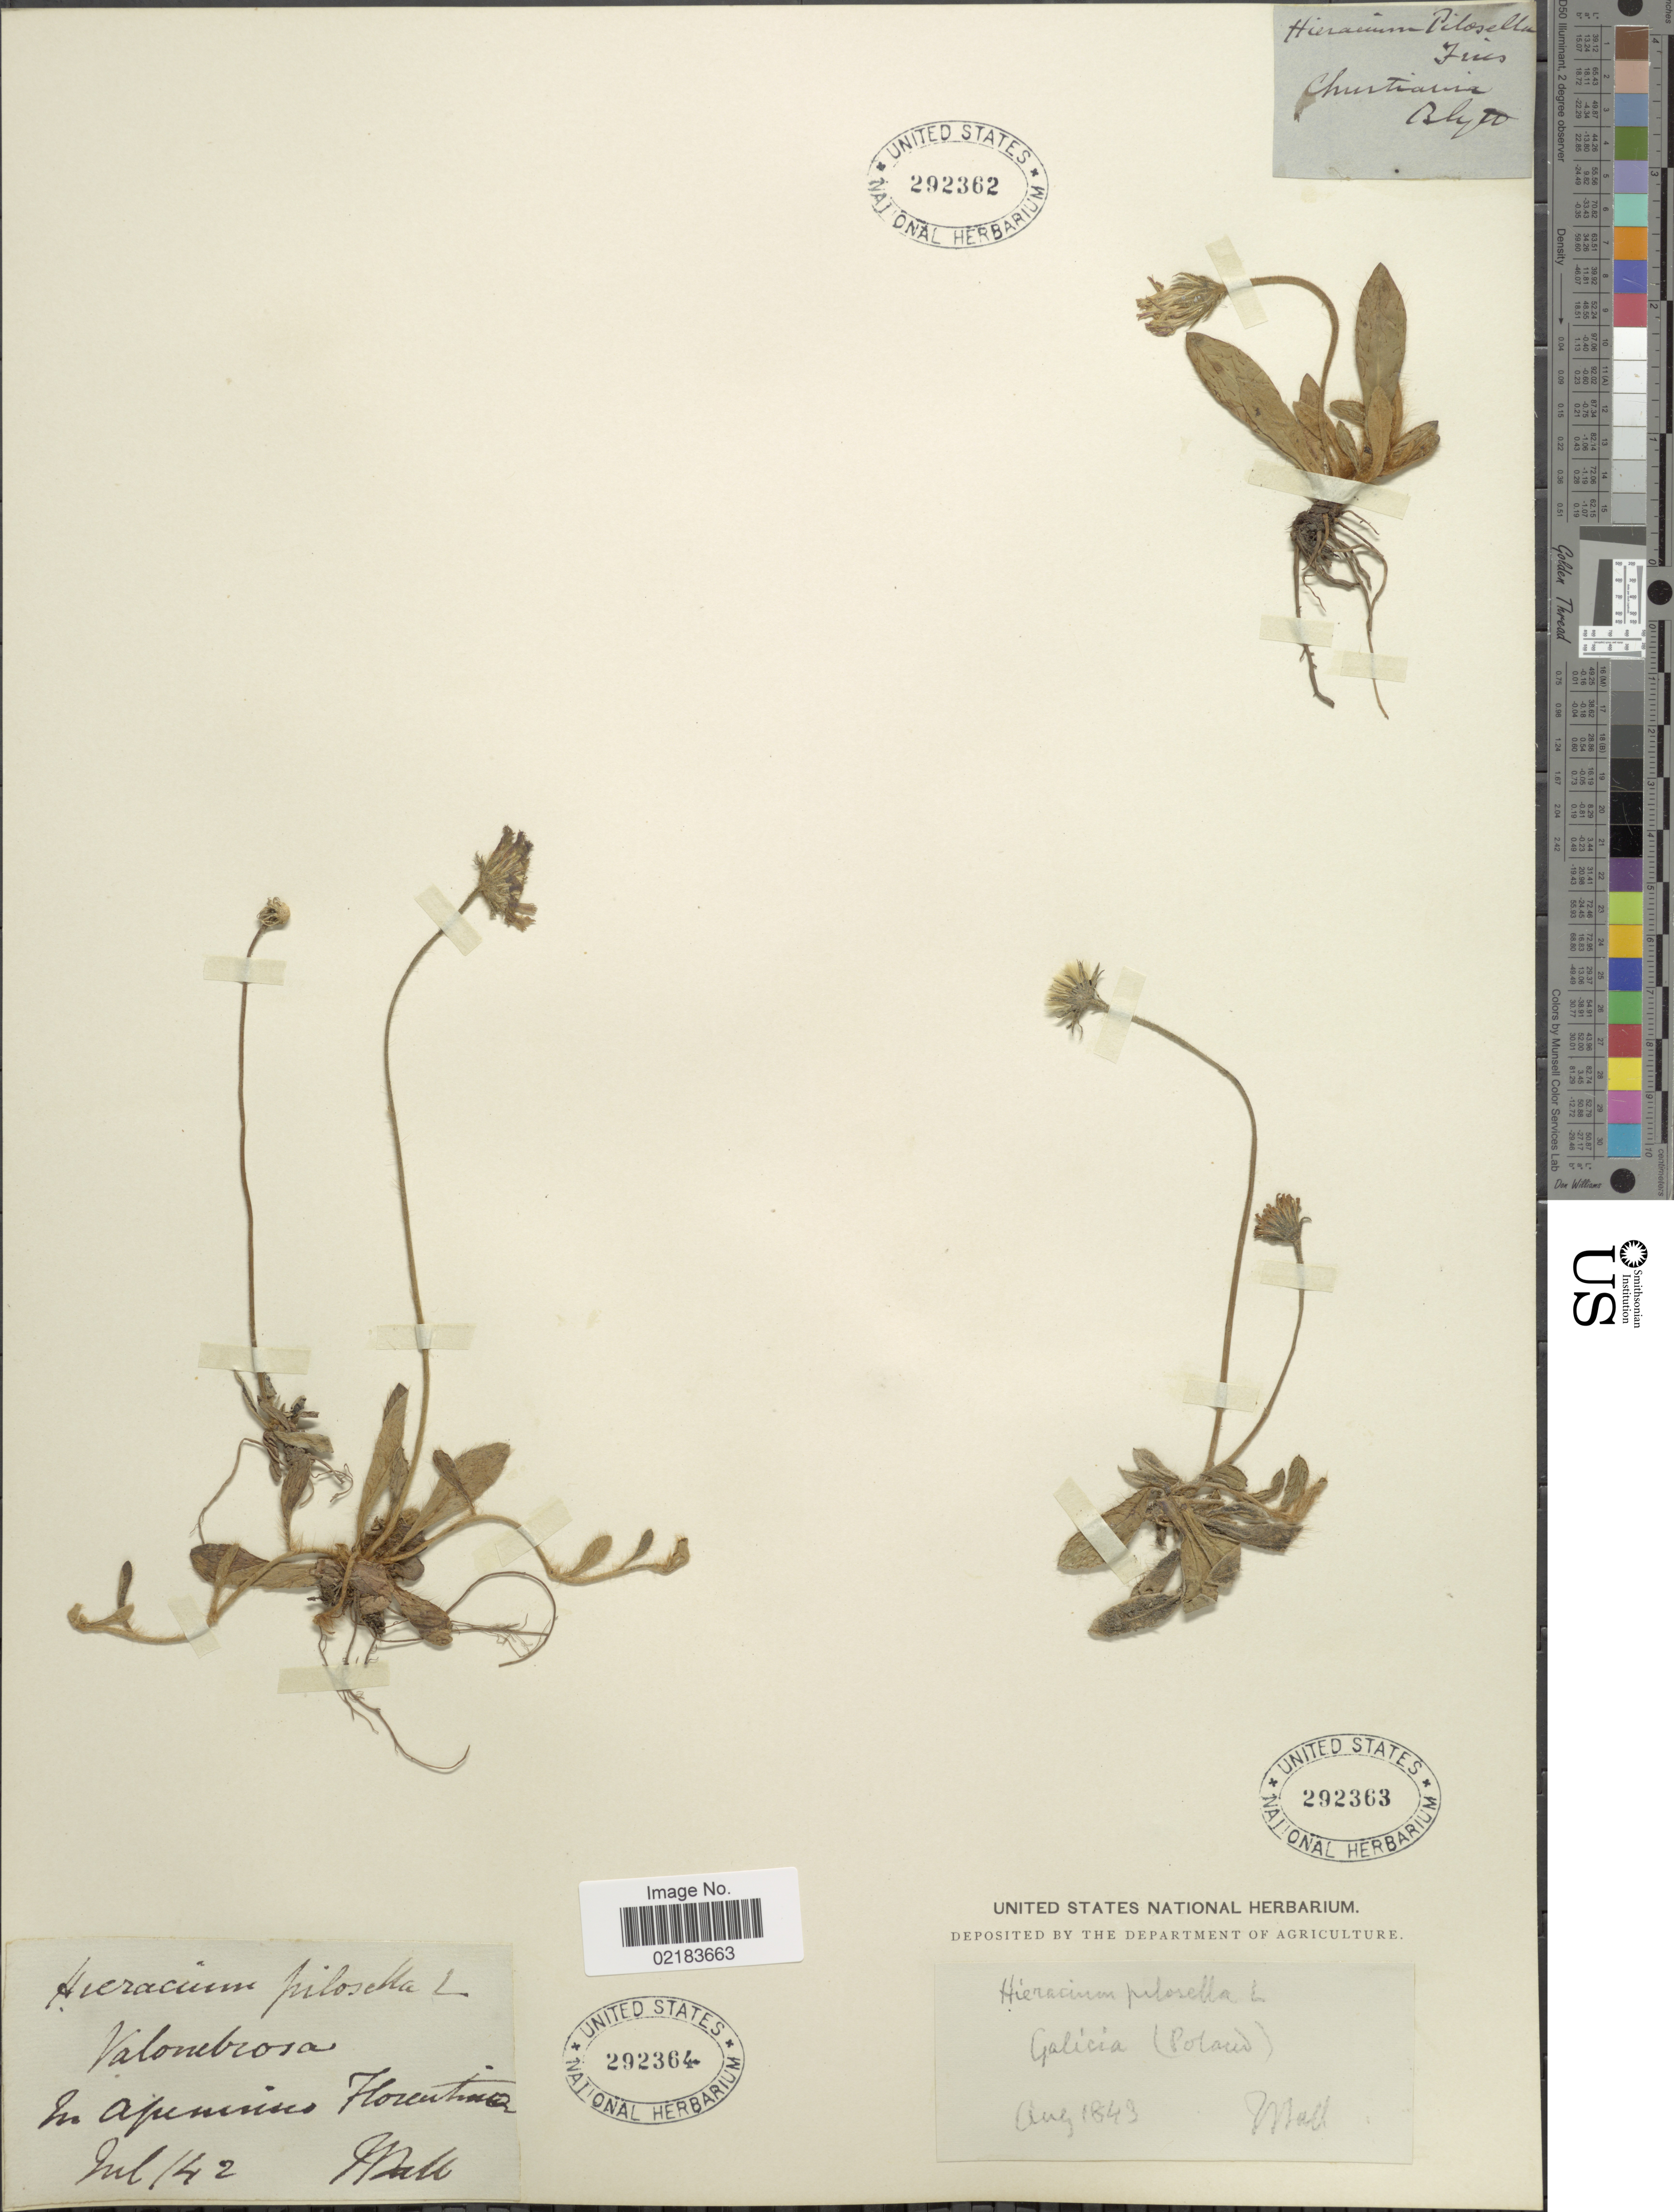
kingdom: Plantae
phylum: Tracheophyta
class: Magnoliopsida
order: Asterales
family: Asteraceae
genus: Hieracium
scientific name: Hieracium pilosella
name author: L.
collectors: Mall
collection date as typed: Transcribed d/m/y: /7/42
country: Italy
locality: Valombrosa, in apemisus Florentina. [interpreted]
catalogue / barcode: US 292364-3